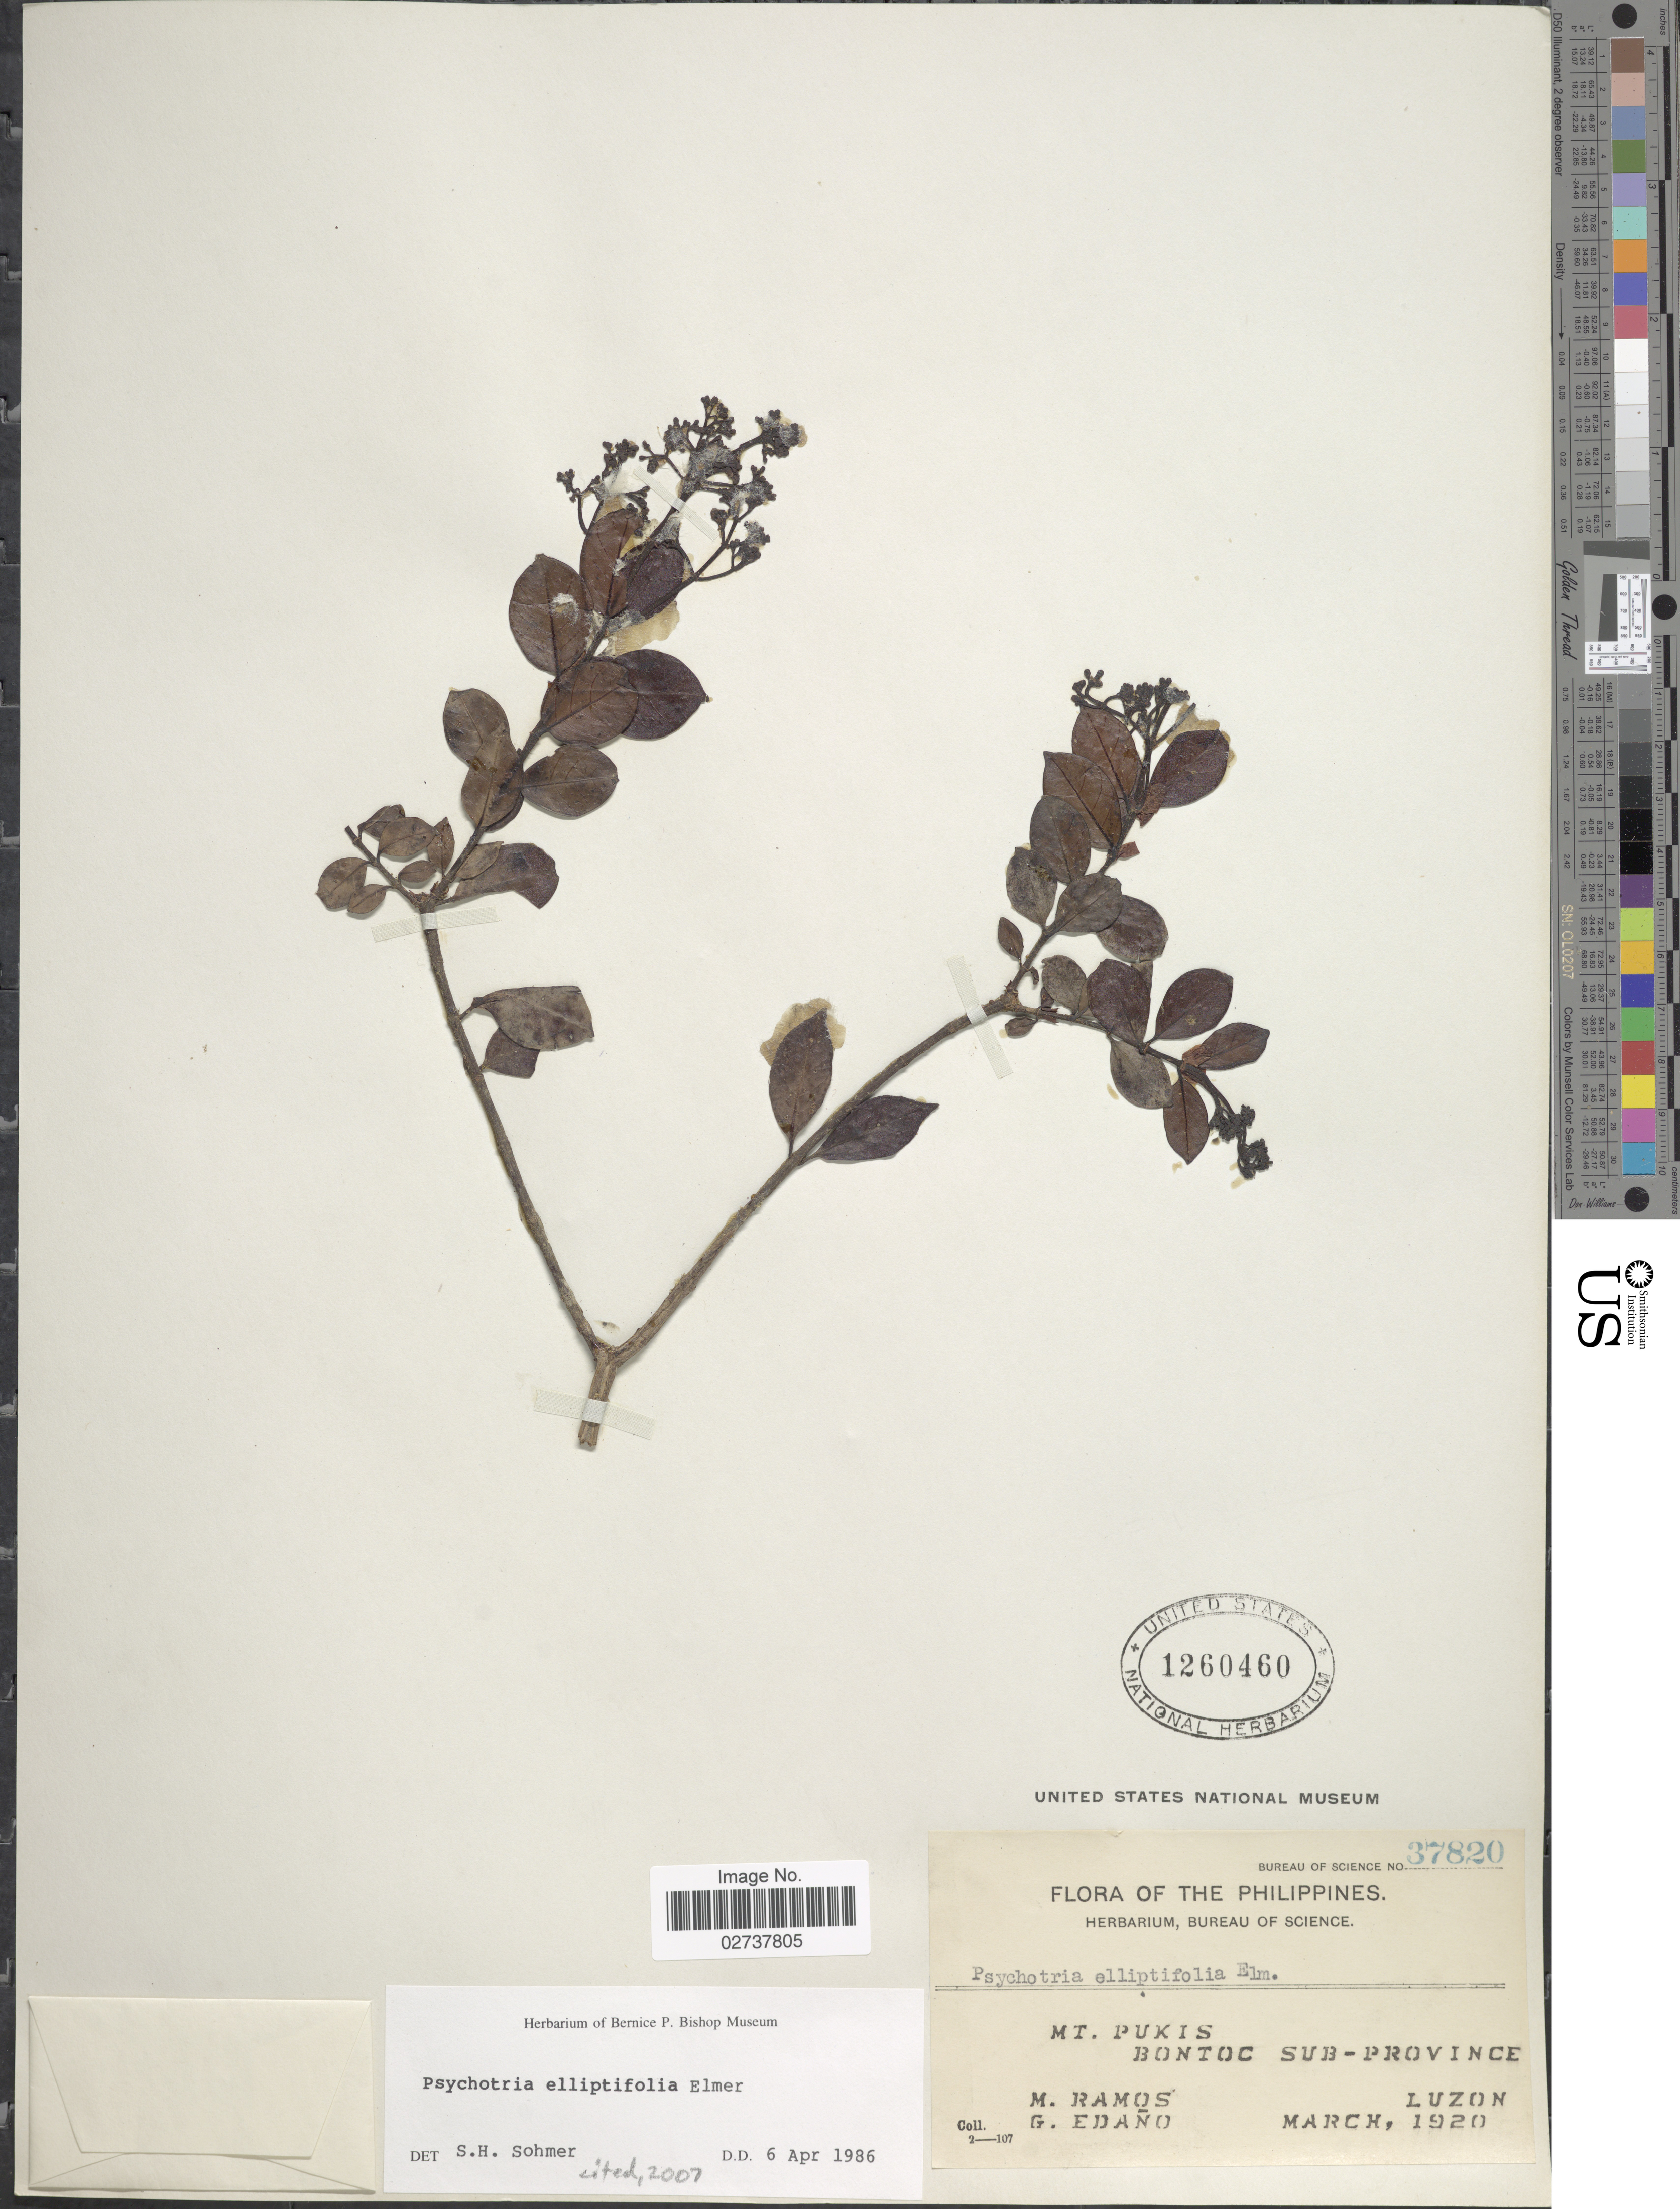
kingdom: Plantae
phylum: Tracheophyta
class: Magnoliopsida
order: Gentianales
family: Rubiaceae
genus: Psychotria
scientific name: Psychotria elliptifolia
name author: Elmer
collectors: M. Ramos & G. Edaño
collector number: Bureau of Science 37820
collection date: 1920-03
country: Philippines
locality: Mt. Pukis Bontoc Sub-Province Luzon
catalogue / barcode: US 1260460